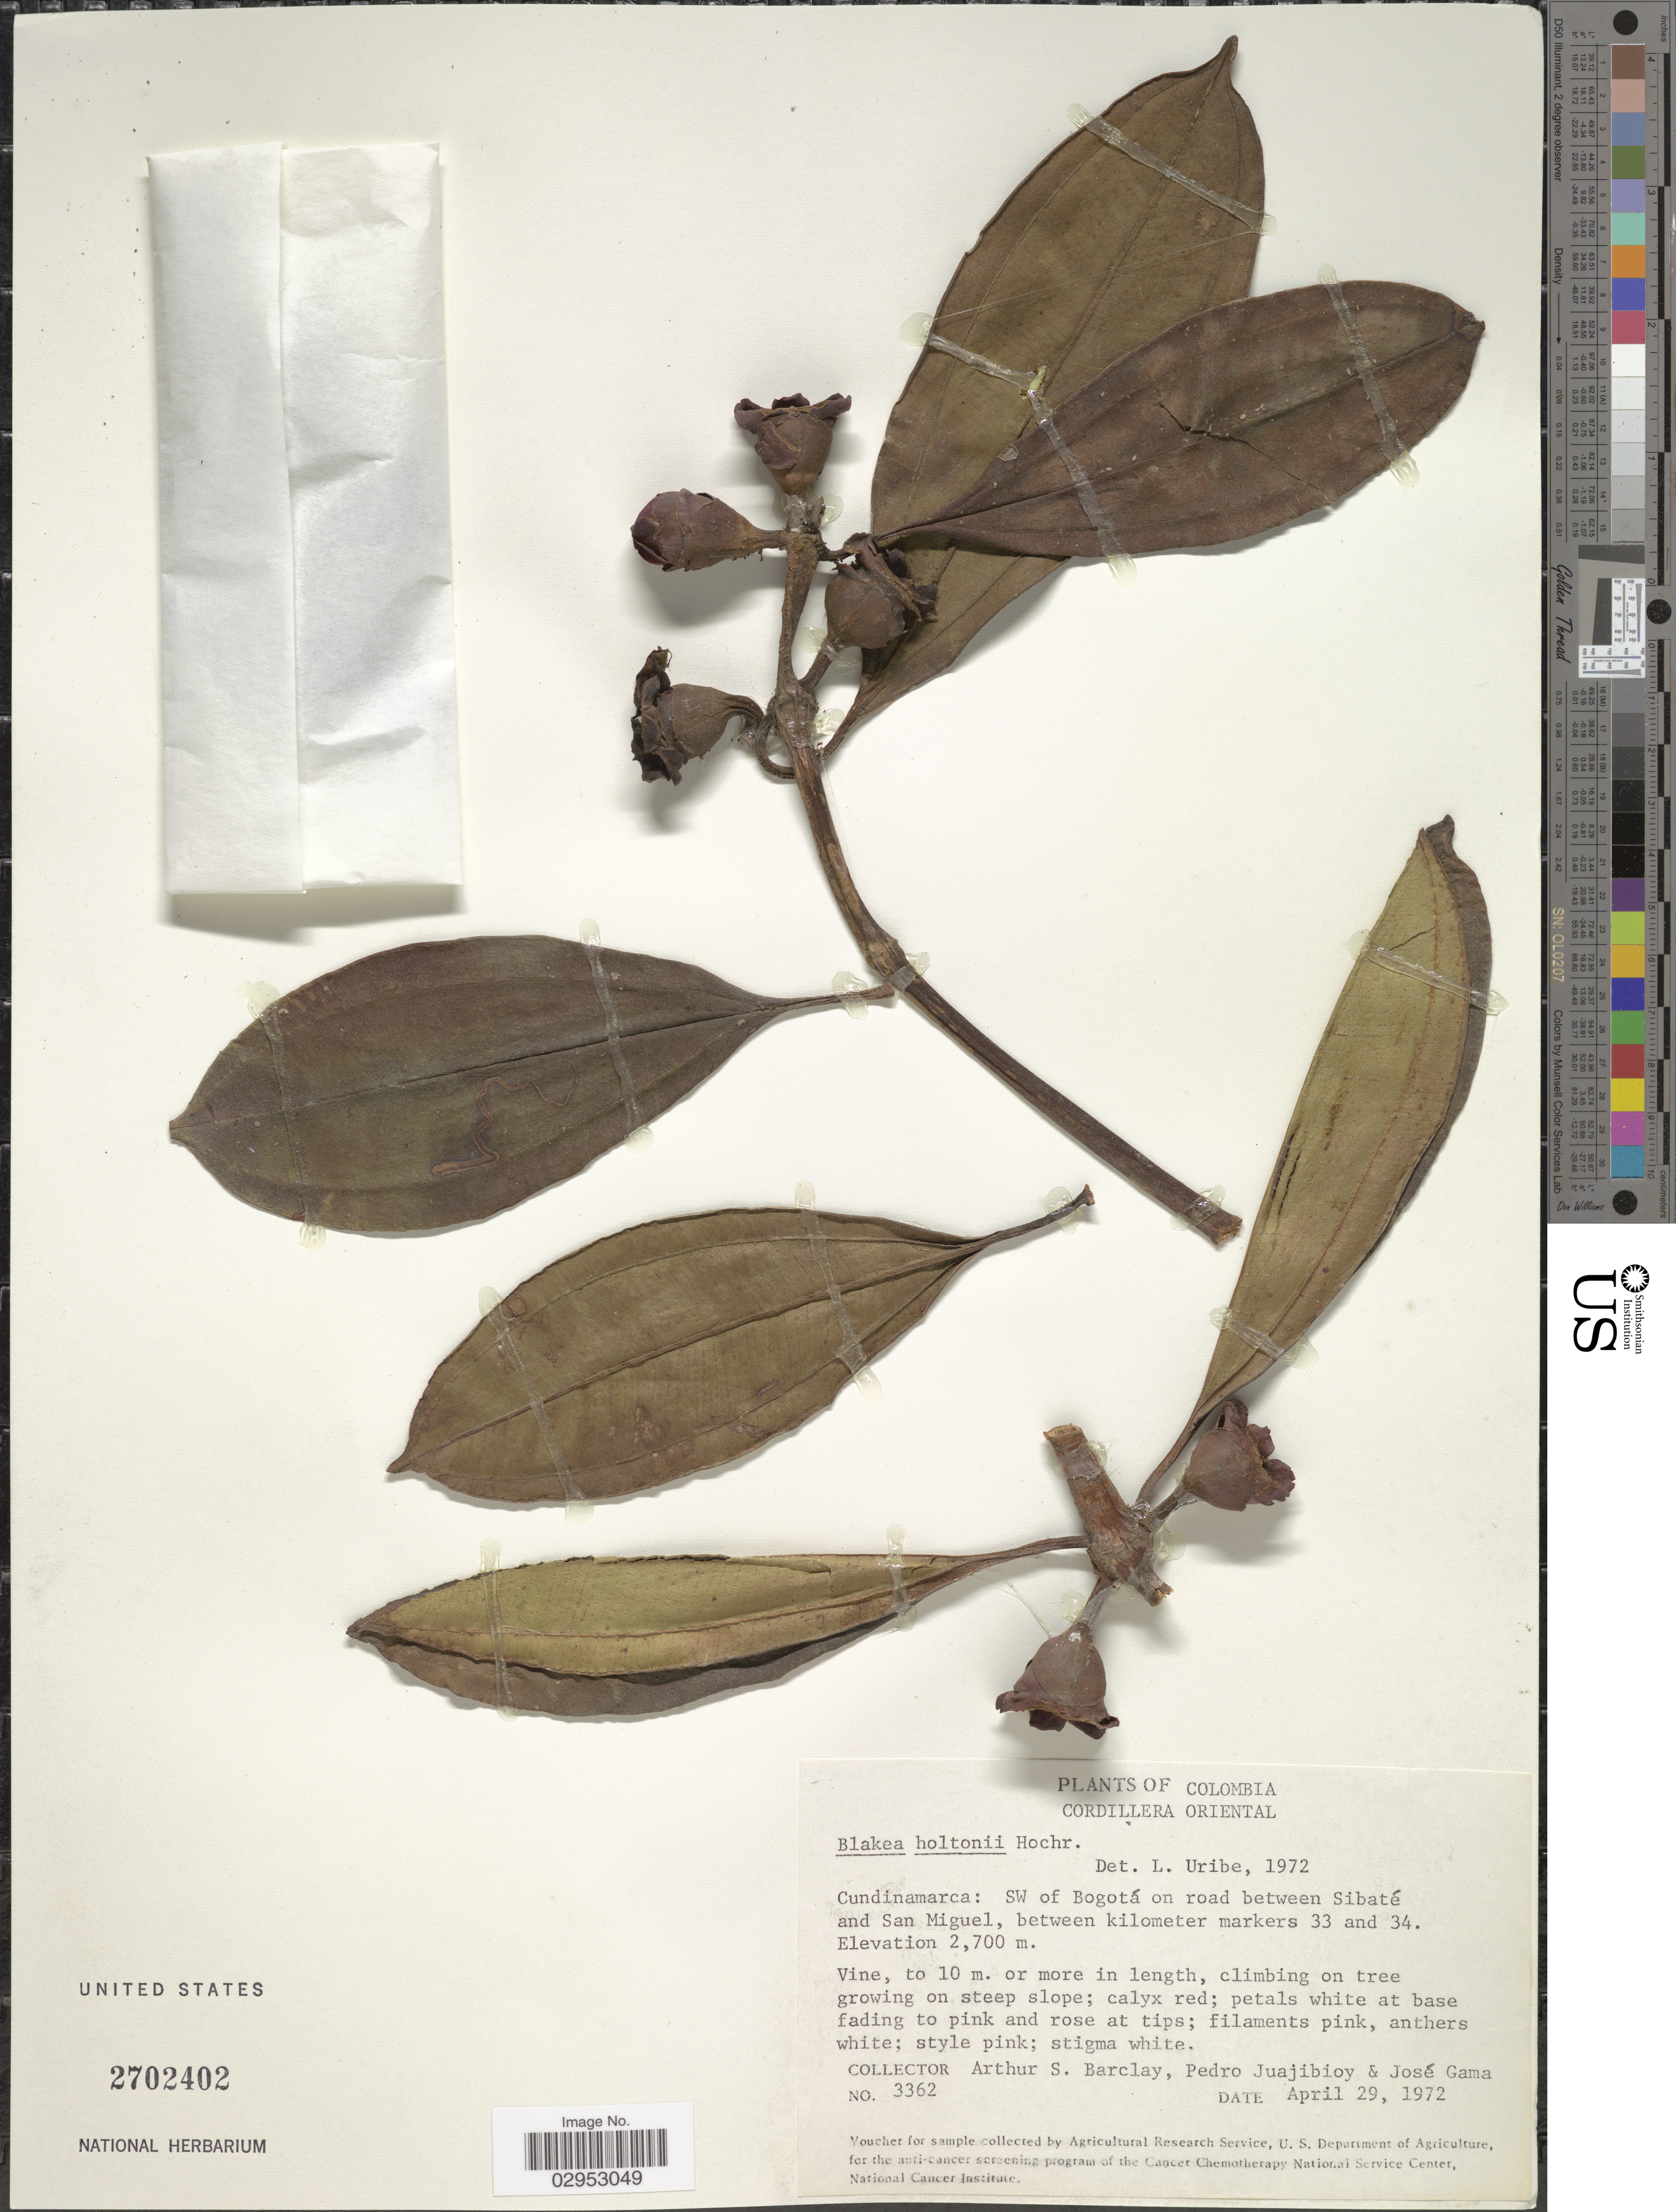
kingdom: Plantae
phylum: Tracheophyta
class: Magnoliopsida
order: Myrtales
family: Melastomataceae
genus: Blakea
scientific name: Blakea holtonii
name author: Hochr.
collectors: A. S. Barclay, P. Juajibioy & J. Gama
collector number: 3362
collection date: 1972-04-29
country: Colombia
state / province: Cundinamarca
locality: SW of Bogotá on road between Sibaté and San Miguel, between kilometer markers 33 and 34.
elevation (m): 2700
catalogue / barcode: US 2702402